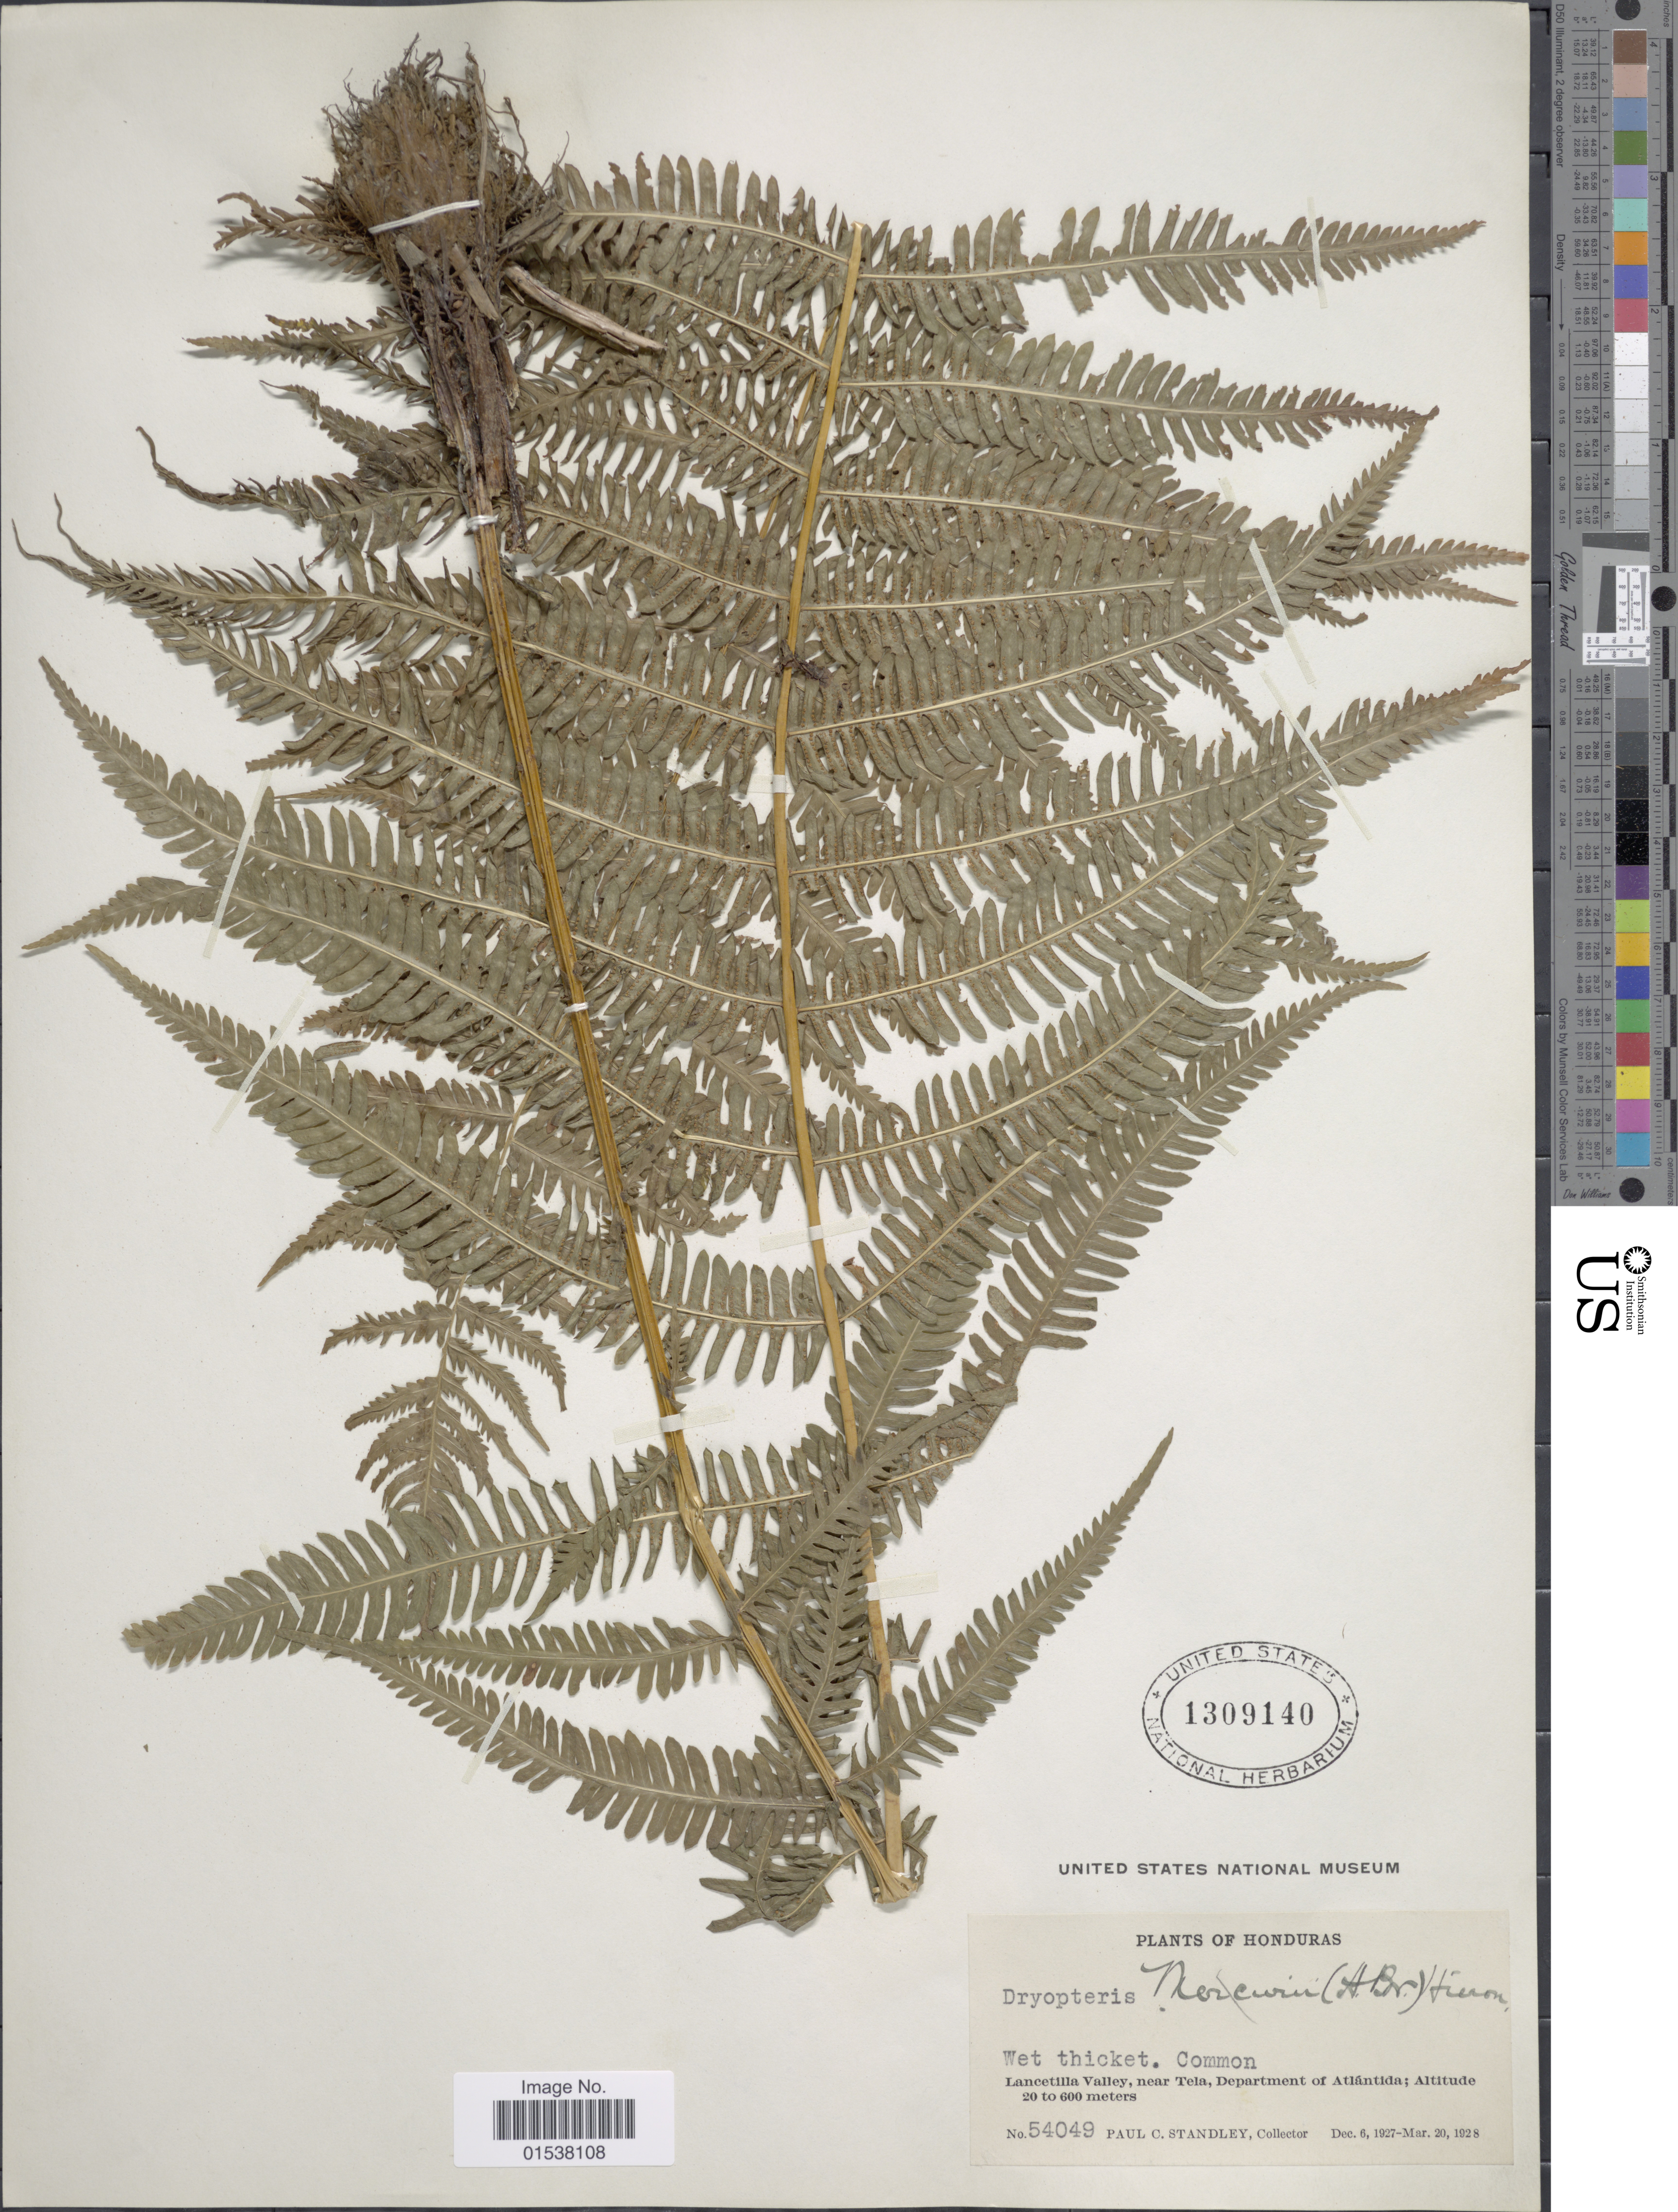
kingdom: Plantae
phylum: Tracheophyta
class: Polypodiopsida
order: Polypodiales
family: Thelypteridaceae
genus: Amauropelta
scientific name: Amauropelta balbisii (Spreng.) comb. nov., ined. 2015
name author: (Spreng.)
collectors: P. C. Standley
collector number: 54049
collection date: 1927-12-06/1928-03-20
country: Honduras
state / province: Atlántida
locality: Lancetilla Valley, near Tela, Department of Atlantida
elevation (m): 20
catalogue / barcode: US 1309140